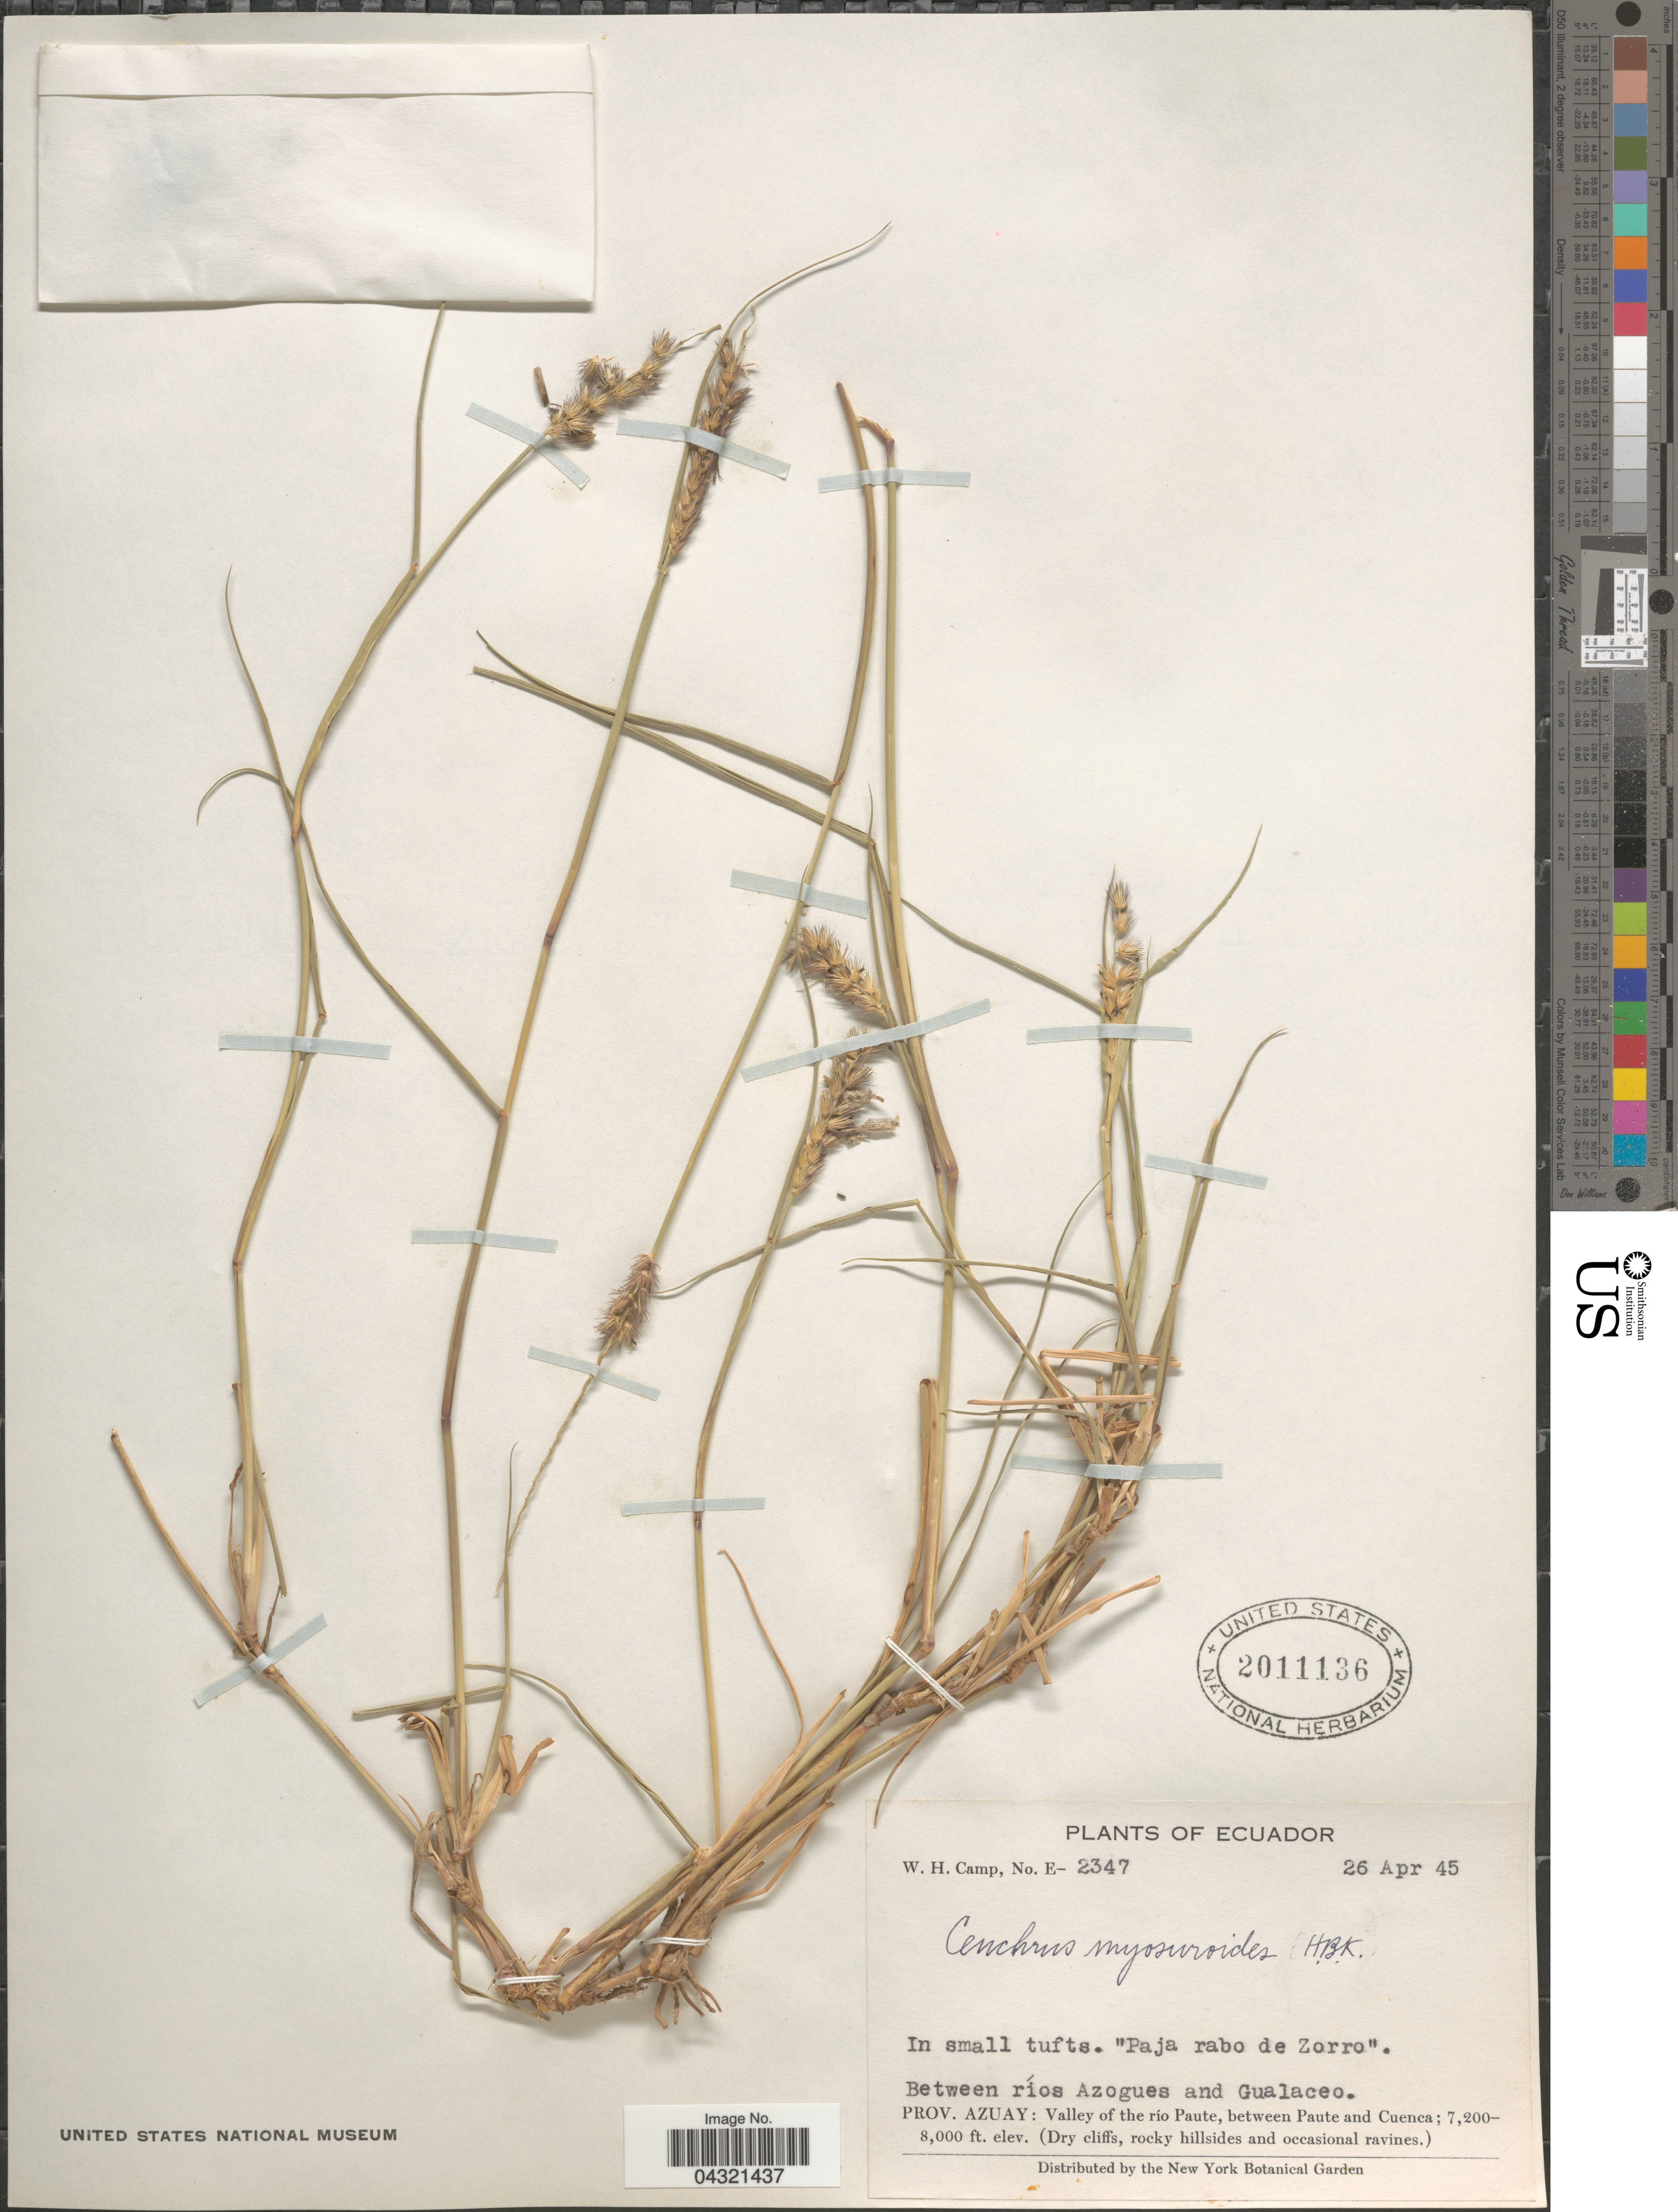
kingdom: Plantae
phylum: Tracheophyta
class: Liliopsida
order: Poales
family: Poaceae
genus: Cenchrus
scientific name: Cenchrus myosuroides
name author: Kunth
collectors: W. H. Camp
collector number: E-2347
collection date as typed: Transcribed d/m/y: 26/4/45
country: Ecuador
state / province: Azuay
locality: Between ríos Azogues and Gualaceo. Valley of the río Paute, between Paute and Cuenca.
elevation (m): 2195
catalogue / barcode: US 2011136